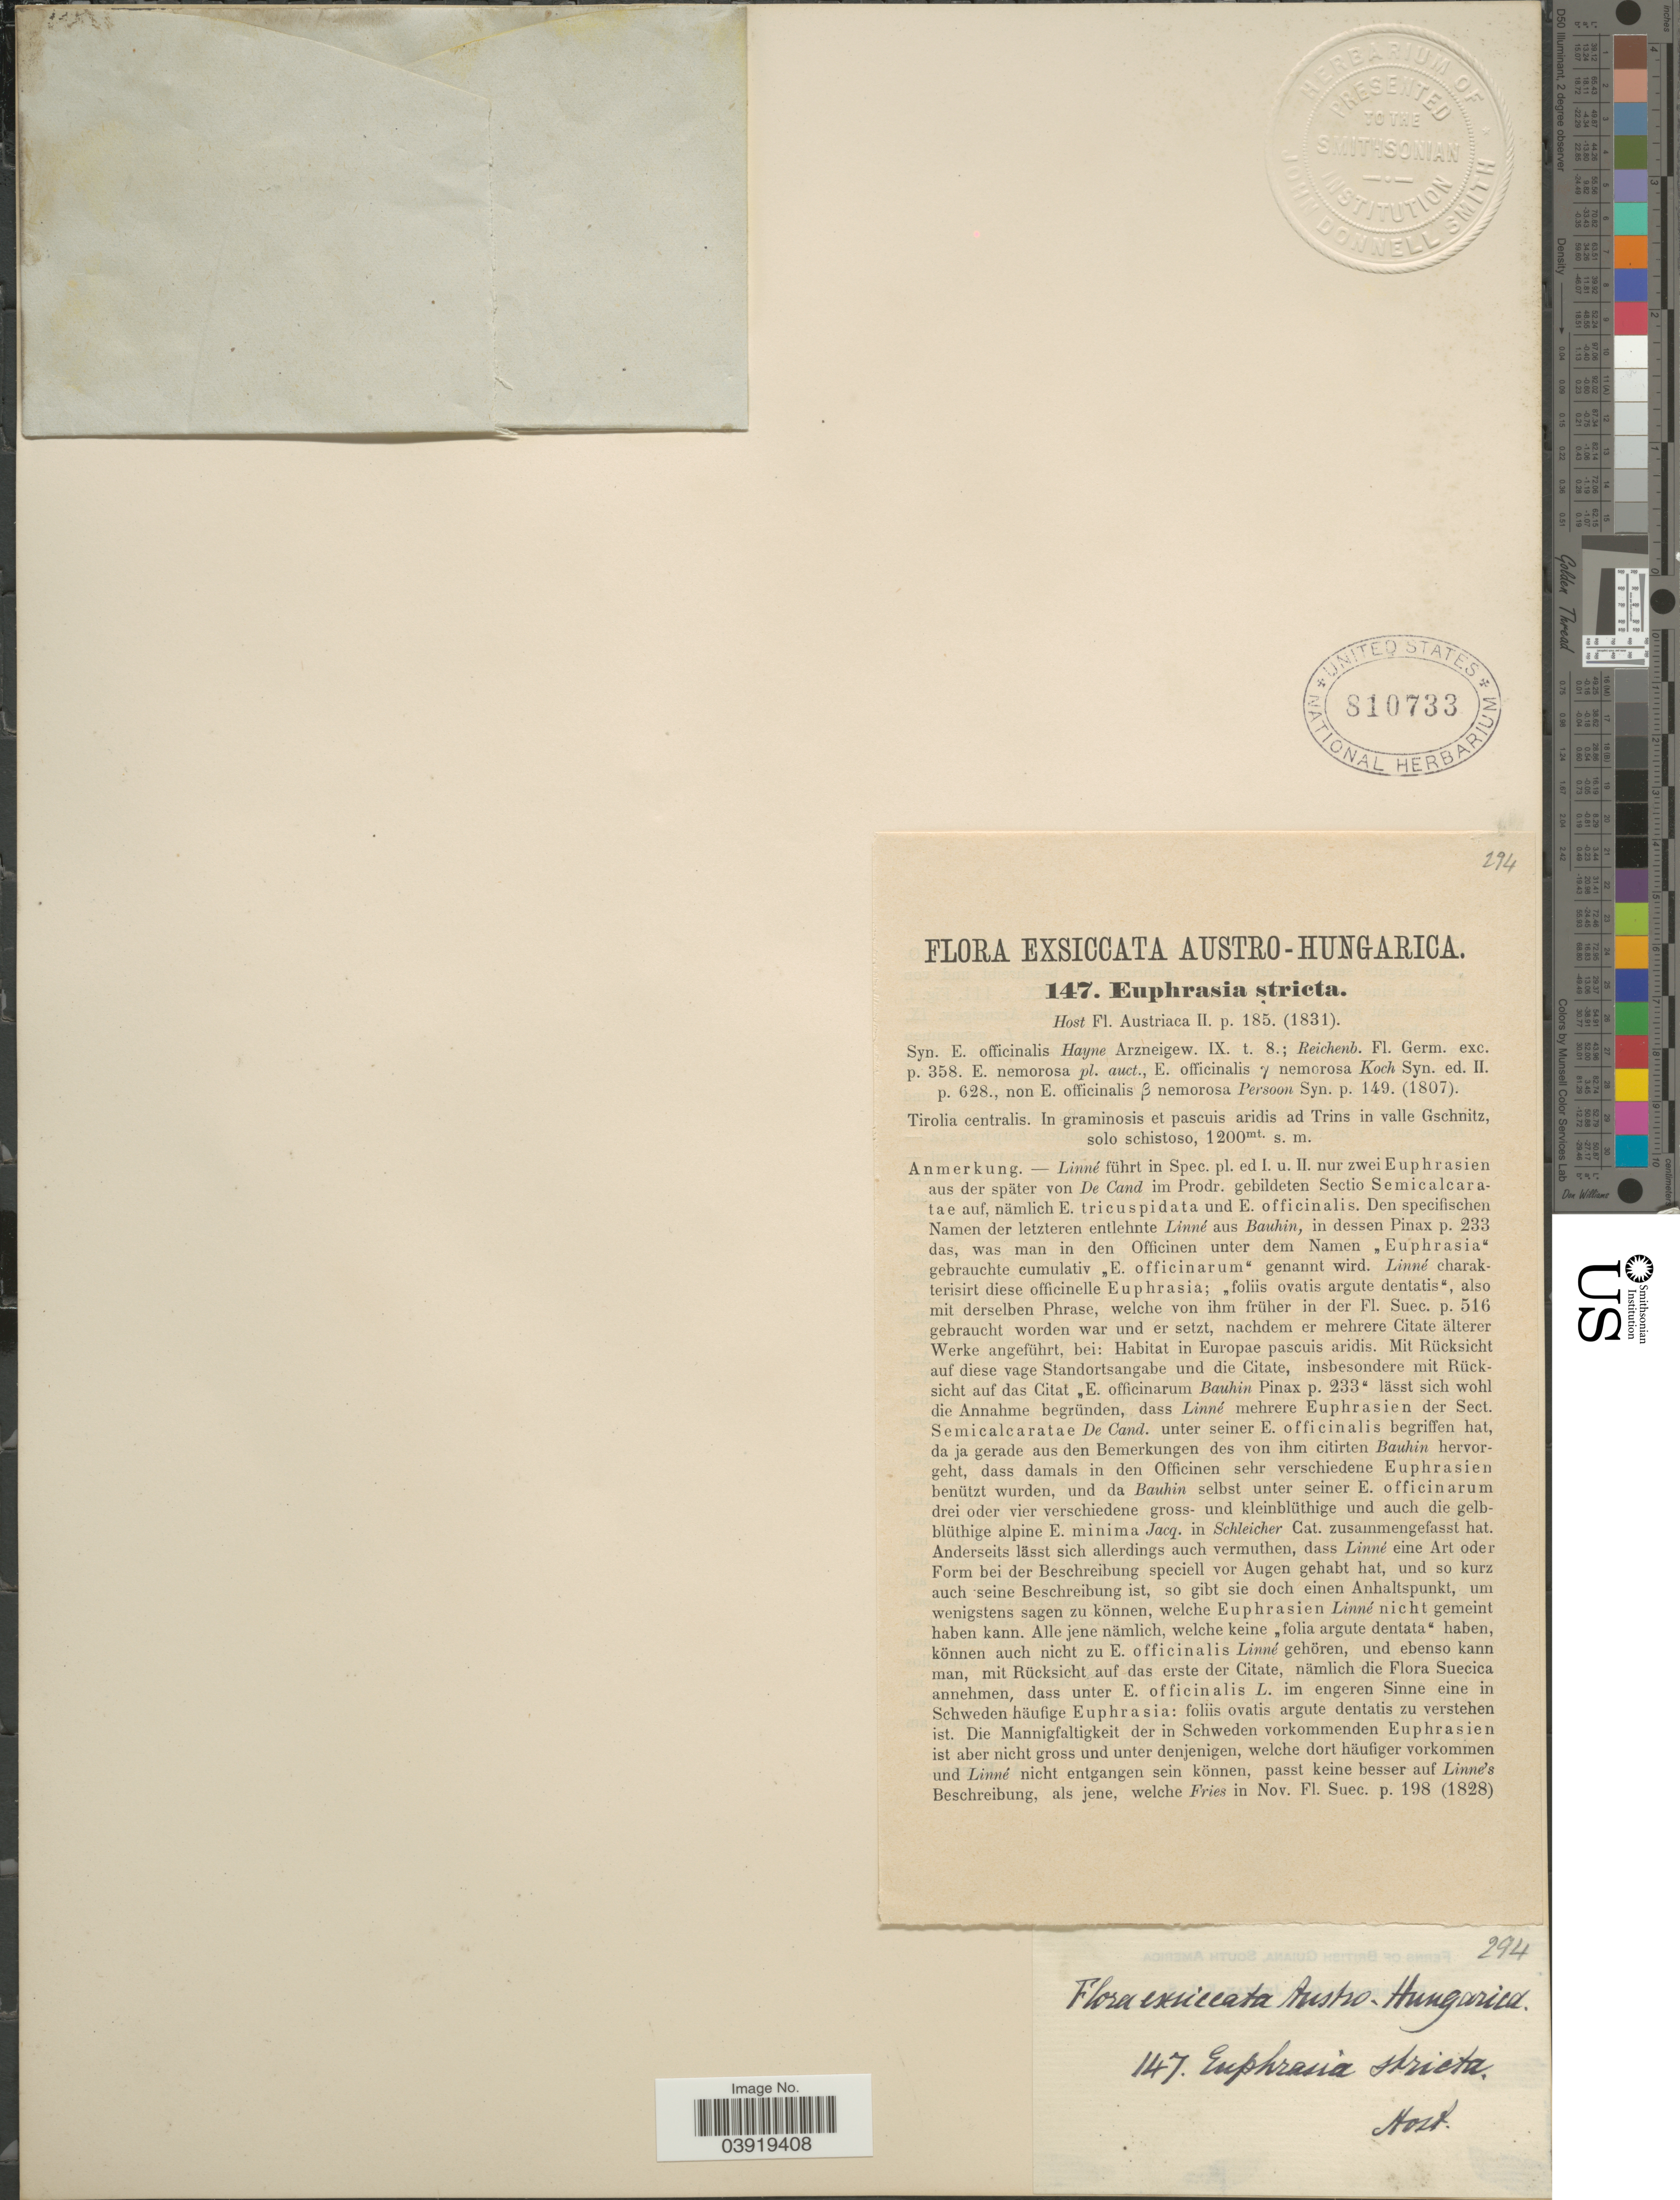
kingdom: Plantae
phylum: Tracheophyta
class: Magnoliopsida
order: Lamiales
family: Orobanchaceae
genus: Euphrasia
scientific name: Euphrasia stricta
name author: Kunth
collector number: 147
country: Austria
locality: Austro-Hungarica. Tirolia centralis. In graminosis et pascuis aridis ad Trins in valle Gschnitz.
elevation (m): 1200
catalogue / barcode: US 810733